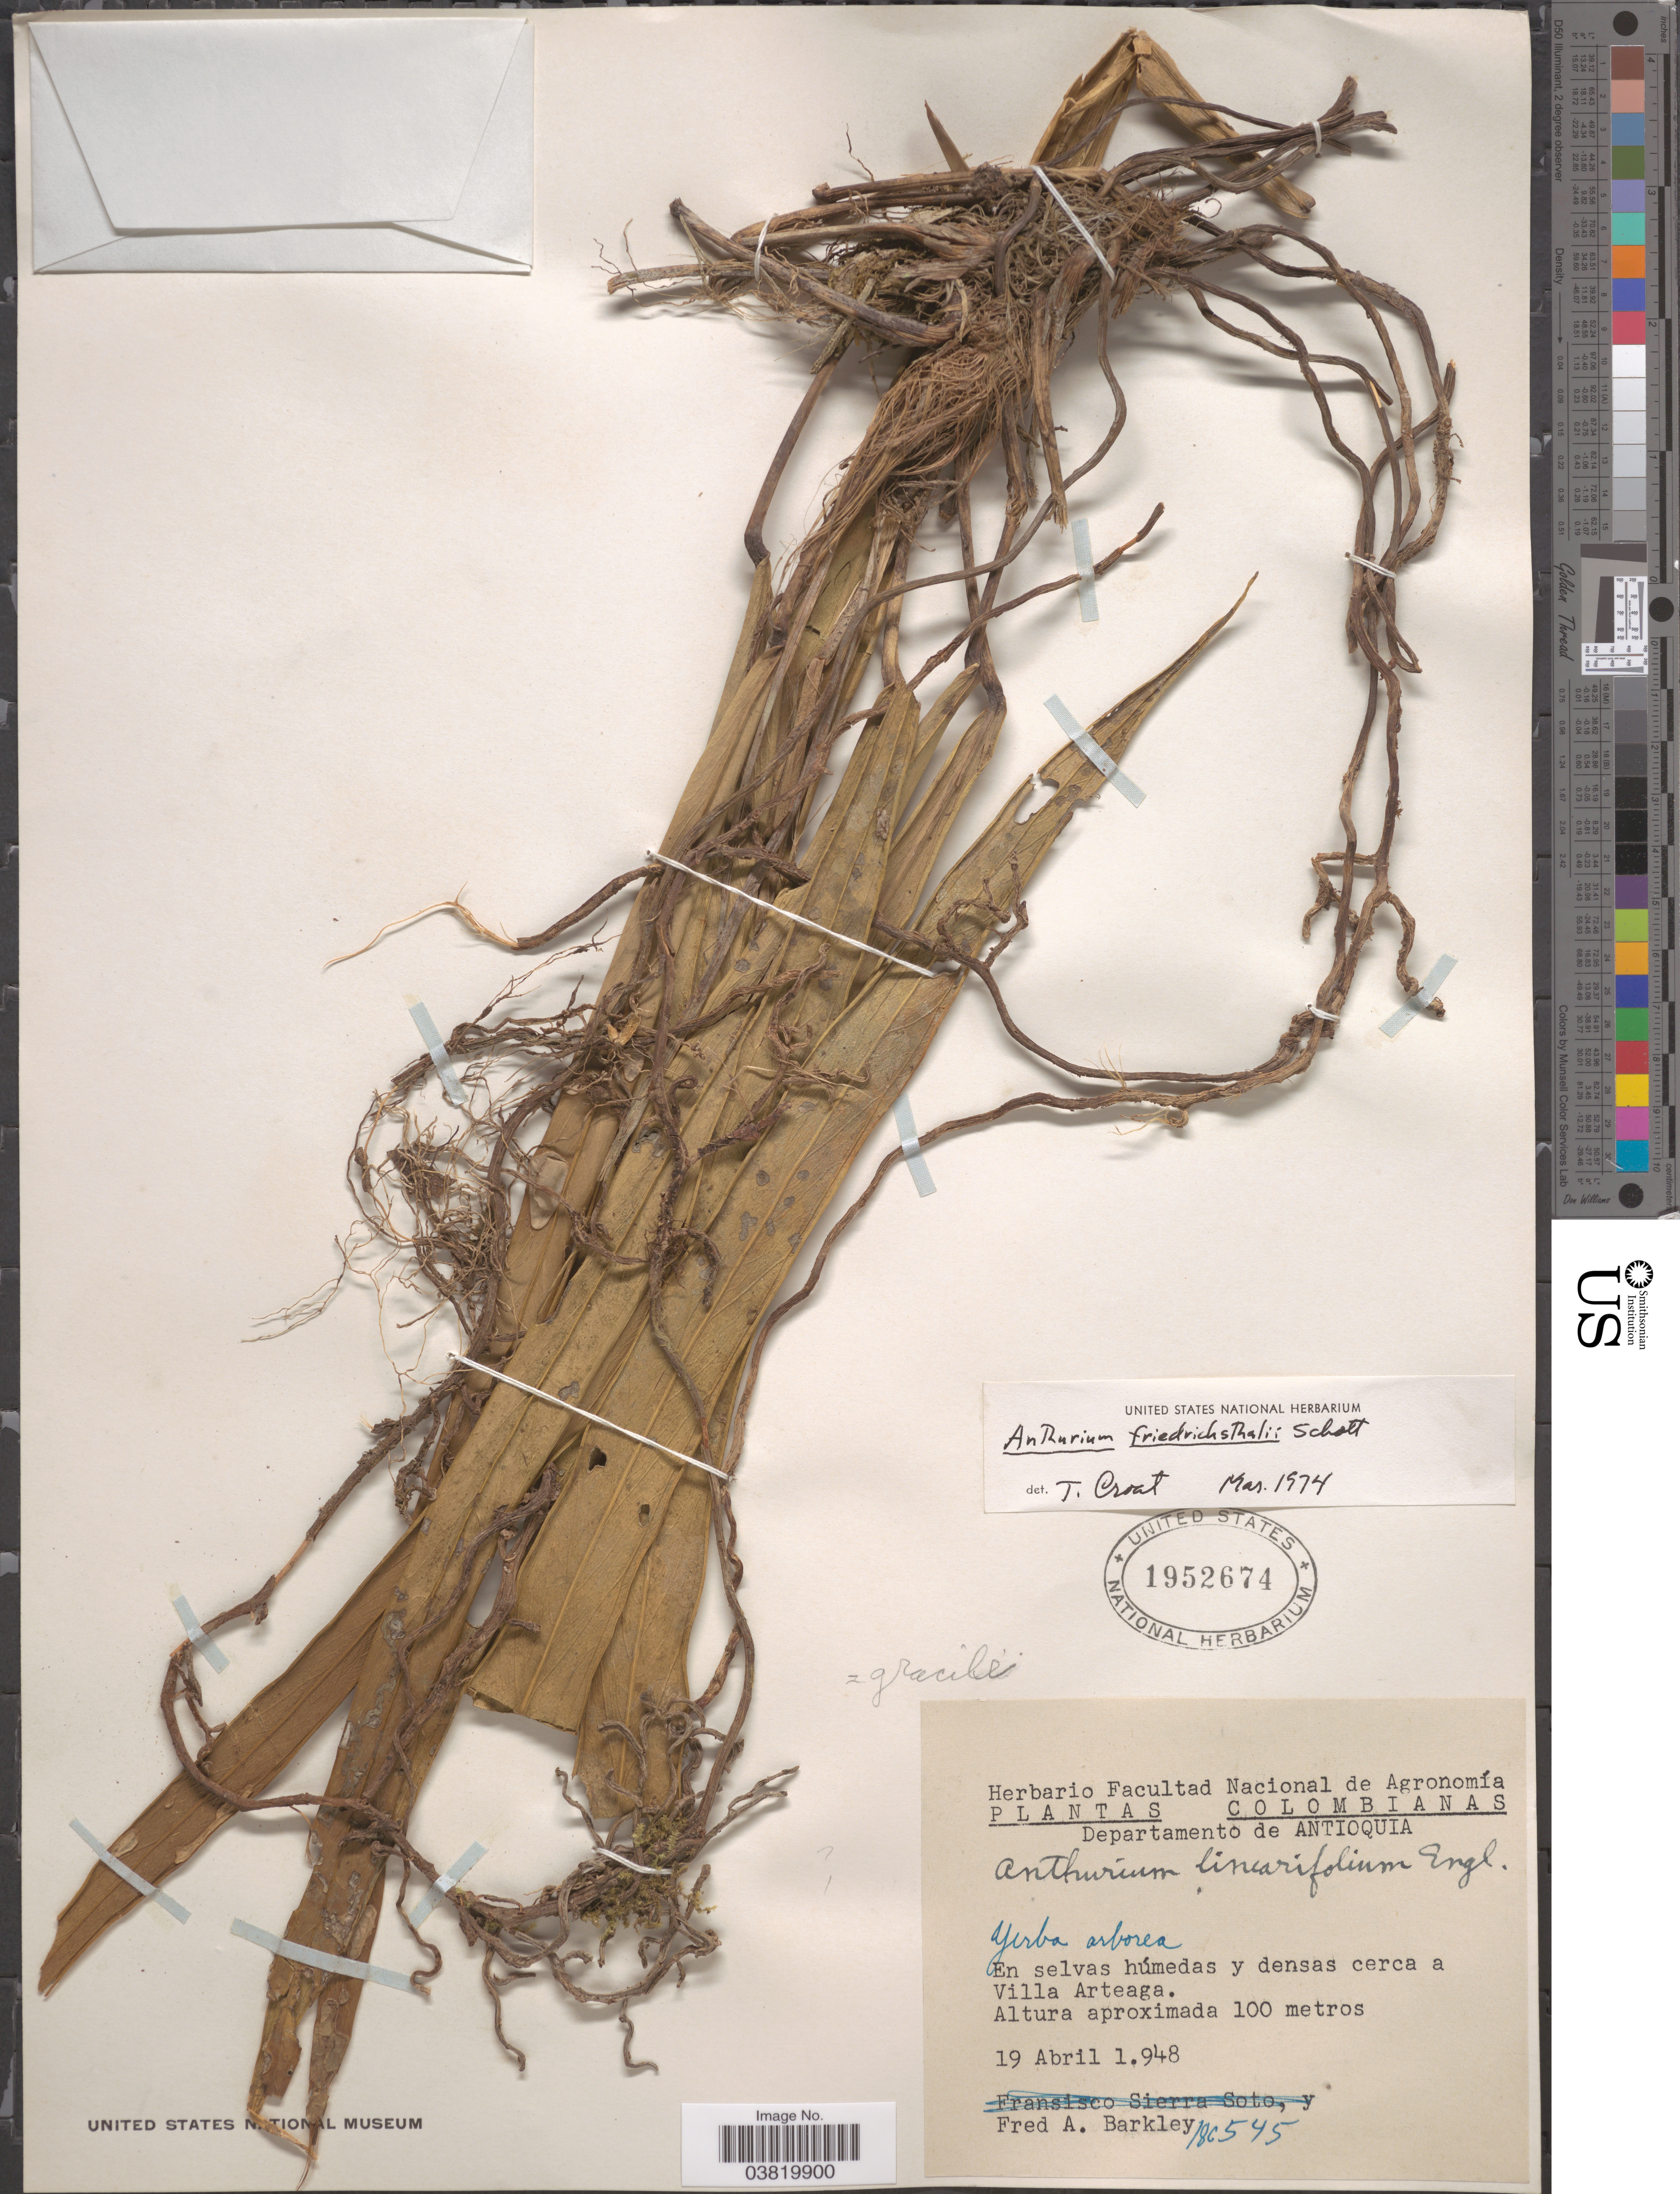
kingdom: Plantae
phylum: Tracheophyta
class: Liliopsida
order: Alismatales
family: Araceae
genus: Anthurium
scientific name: Anthurium friedrichsthalii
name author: Schott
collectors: F. A. Barkley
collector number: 18C545*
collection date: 1948-04-19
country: Colombia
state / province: Antioquia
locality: Departamento de Antioquia. Villa Arteaga.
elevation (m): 100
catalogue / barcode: US 1952674